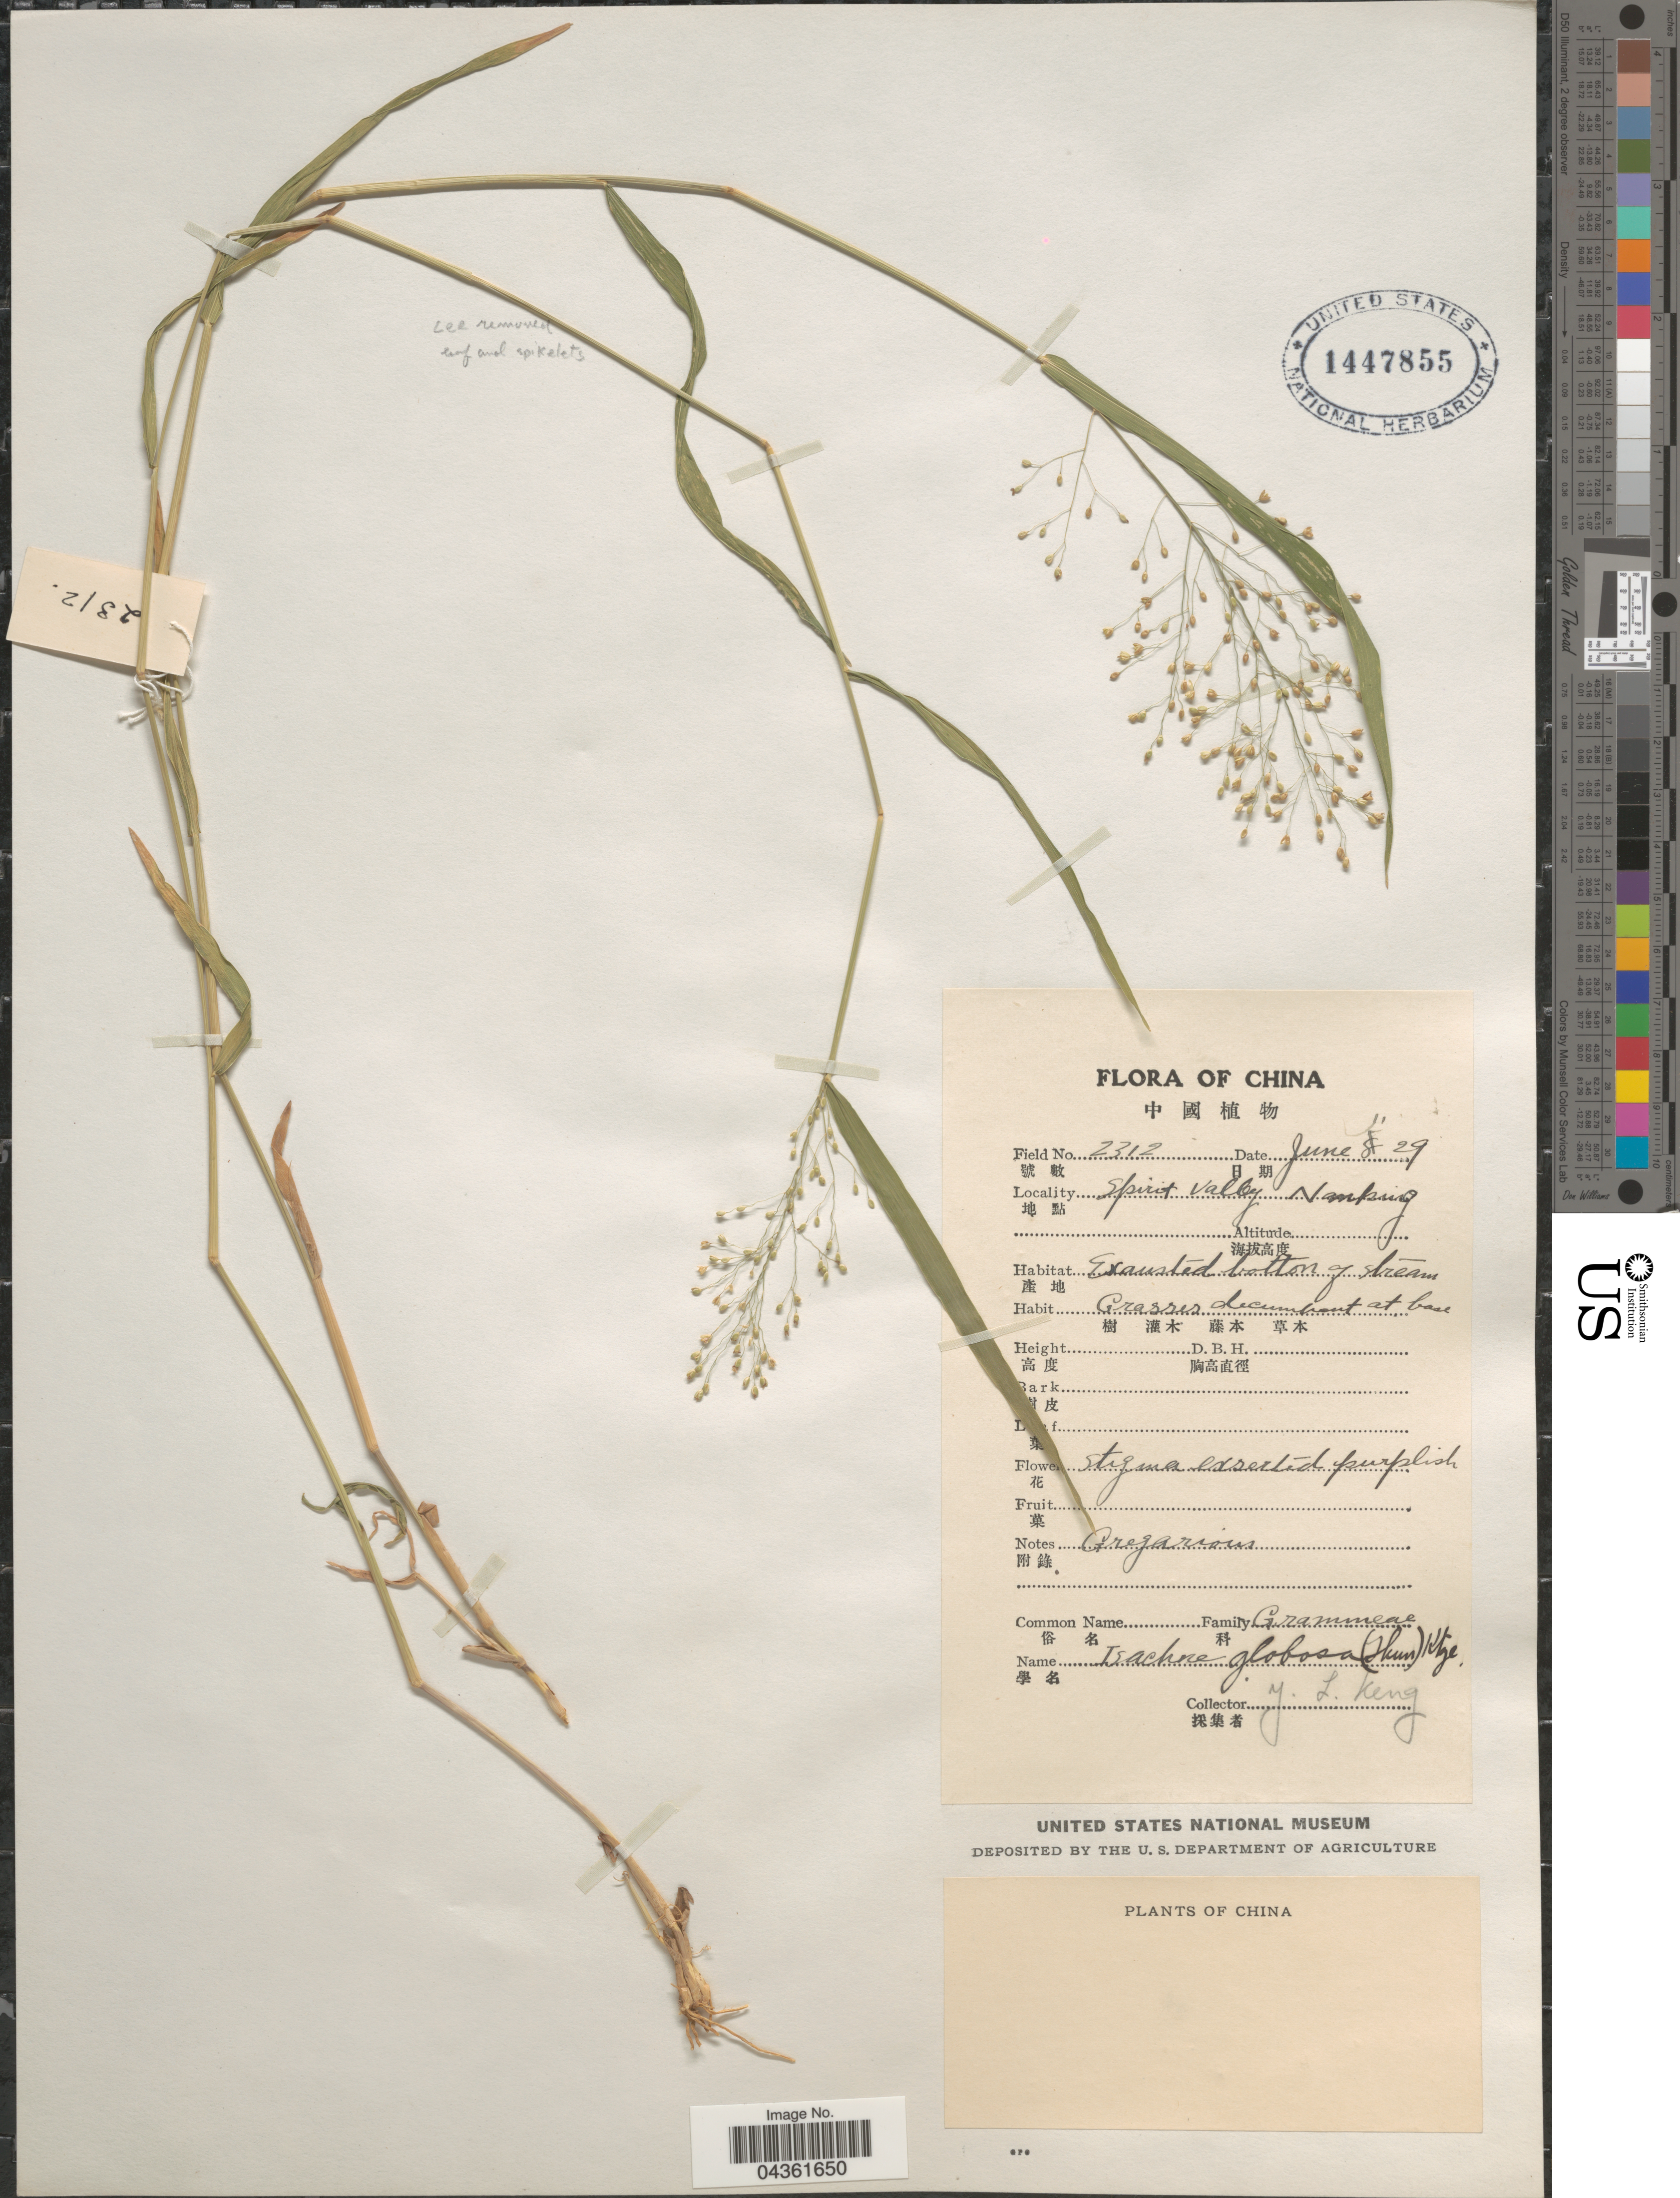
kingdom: Plantae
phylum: Tracheophyta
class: Liliopsida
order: Poales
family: Poaceae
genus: Isachne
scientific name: Isachne globosa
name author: (Thunb.) Kuntze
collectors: Y. L. Keng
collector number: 2312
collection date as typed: Transcribed d/m/y: 11/6/29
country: China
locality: Spirit Valley. Nanking.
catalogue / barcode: US 1447855